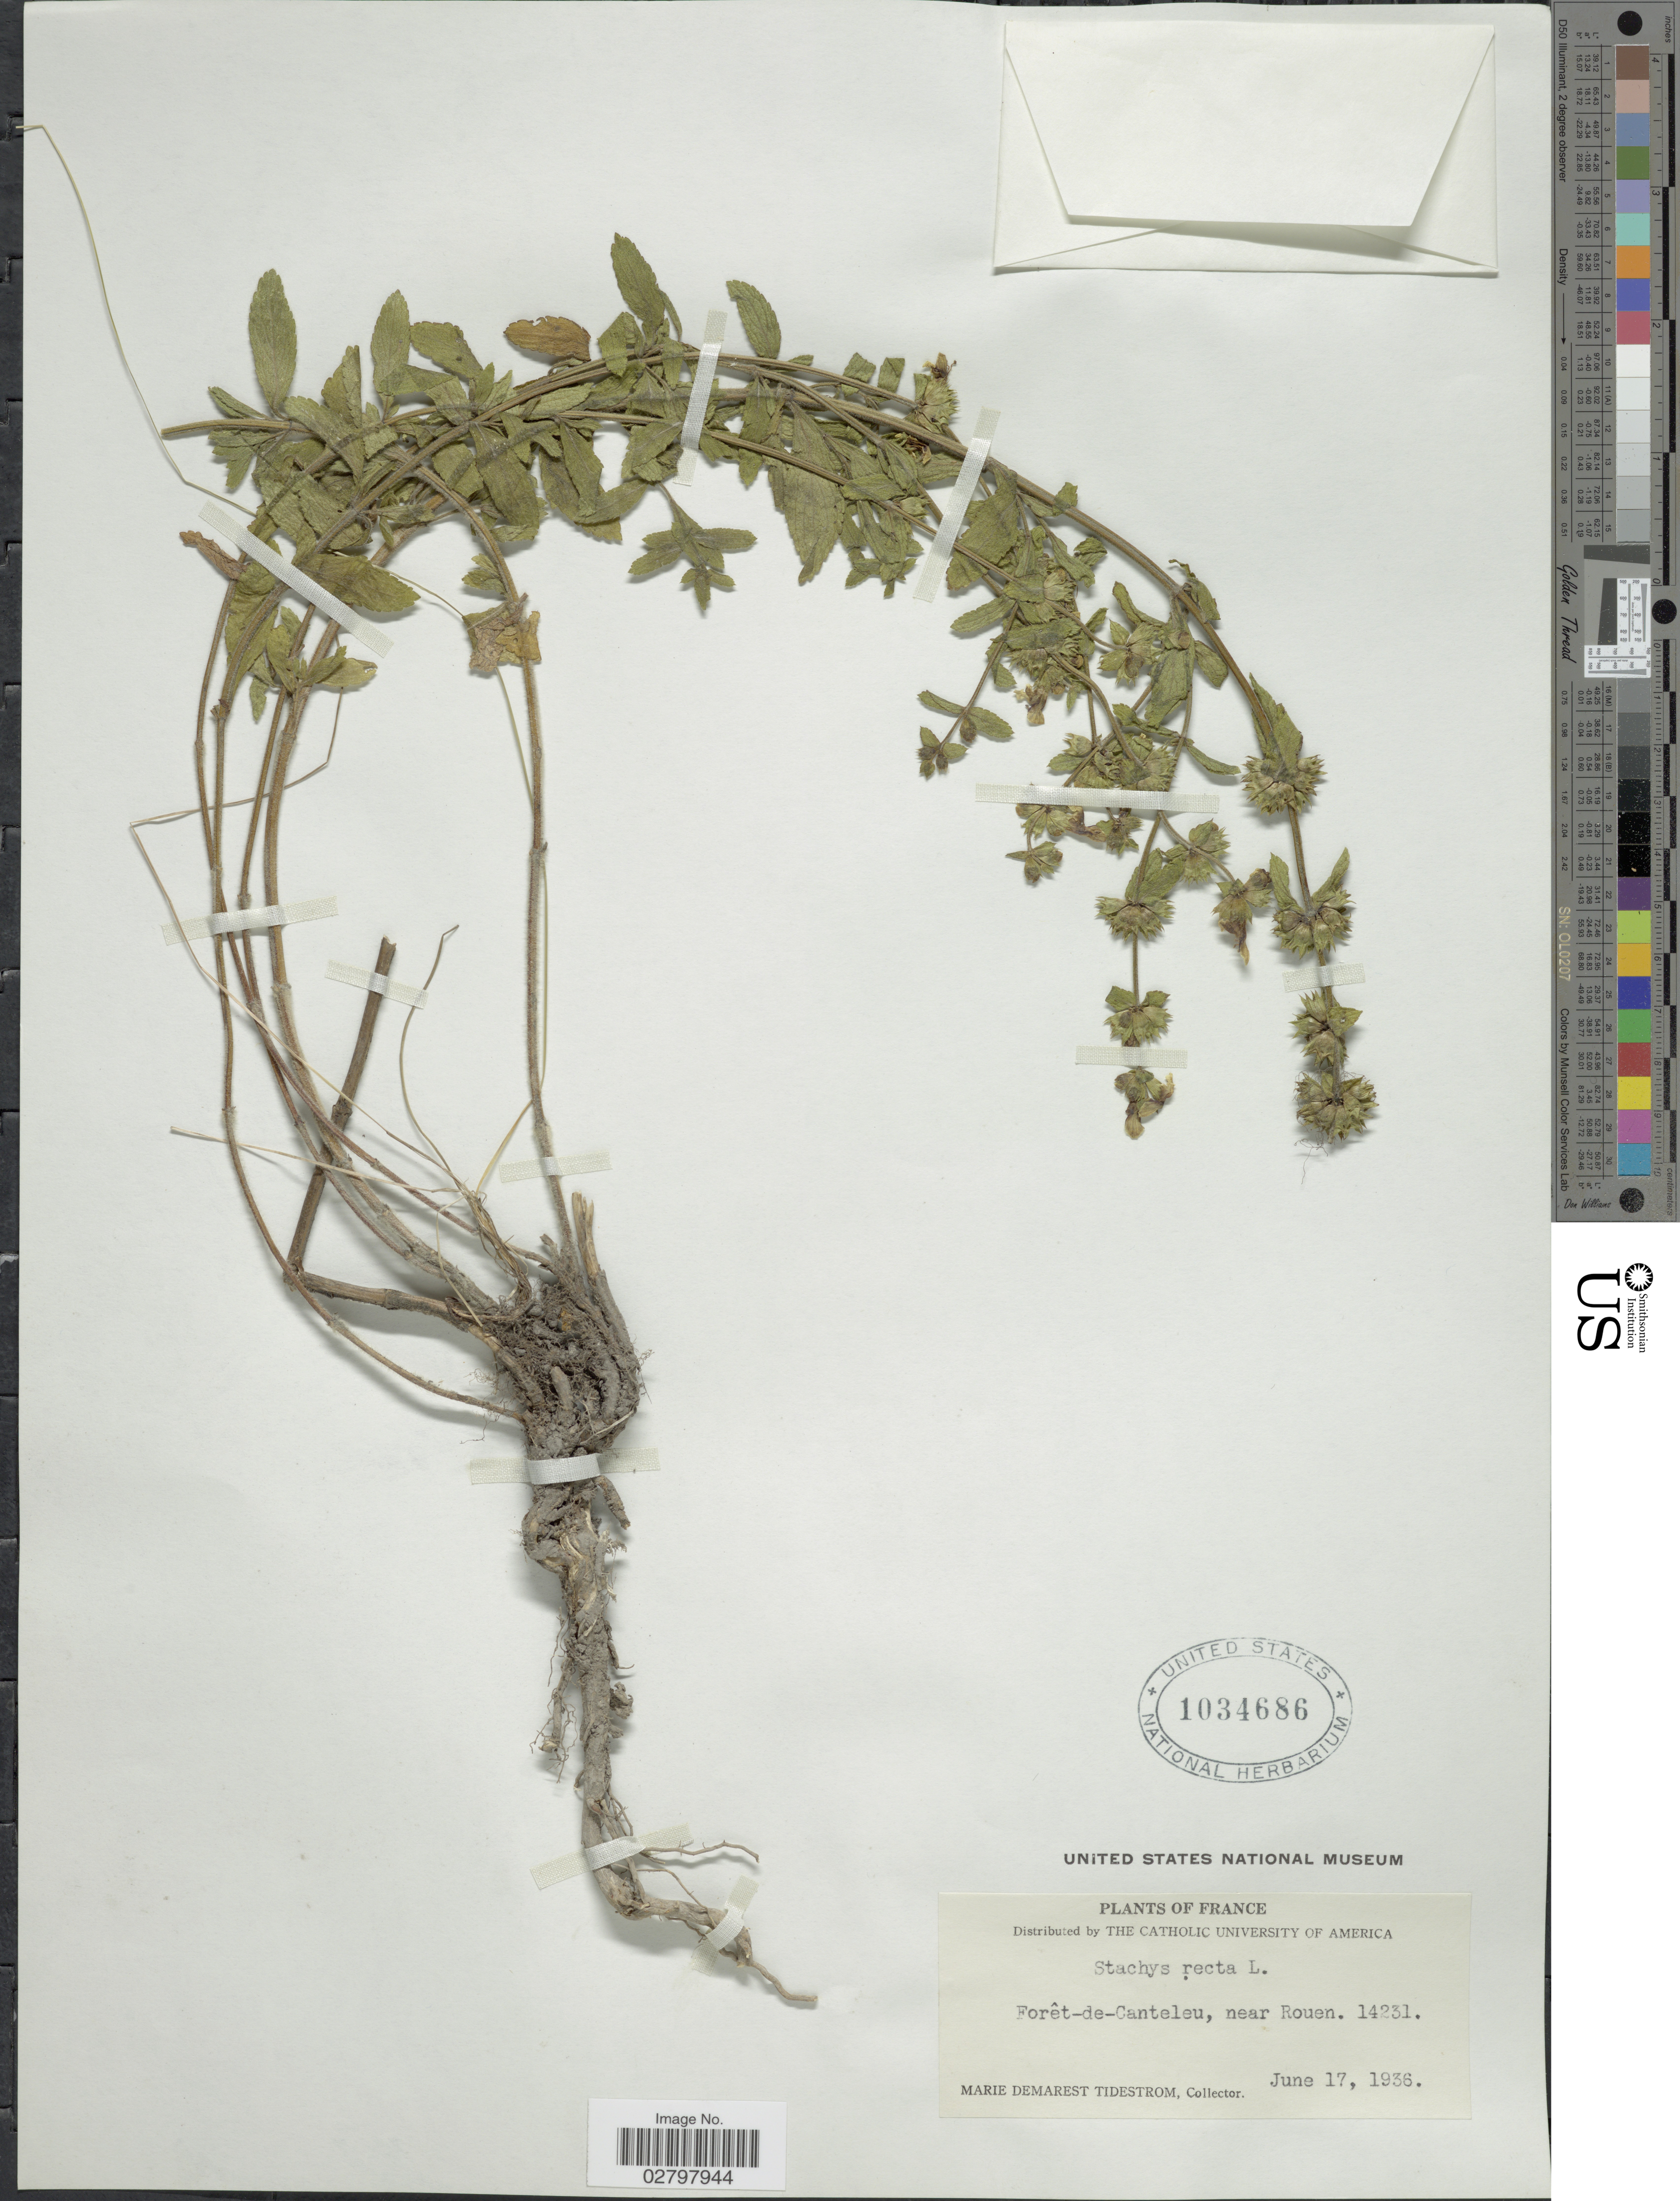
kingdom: Plantae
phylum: Tracheophyta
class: Magnoliopsida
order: Lamiales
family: Lamiaceae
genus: Stachys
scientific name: Stachys recta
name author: L.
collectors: M. Tidestrom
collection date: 1936-06-17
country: France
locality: Forêt-de-Canteleu, near Rouen.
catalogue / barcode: US 1034686